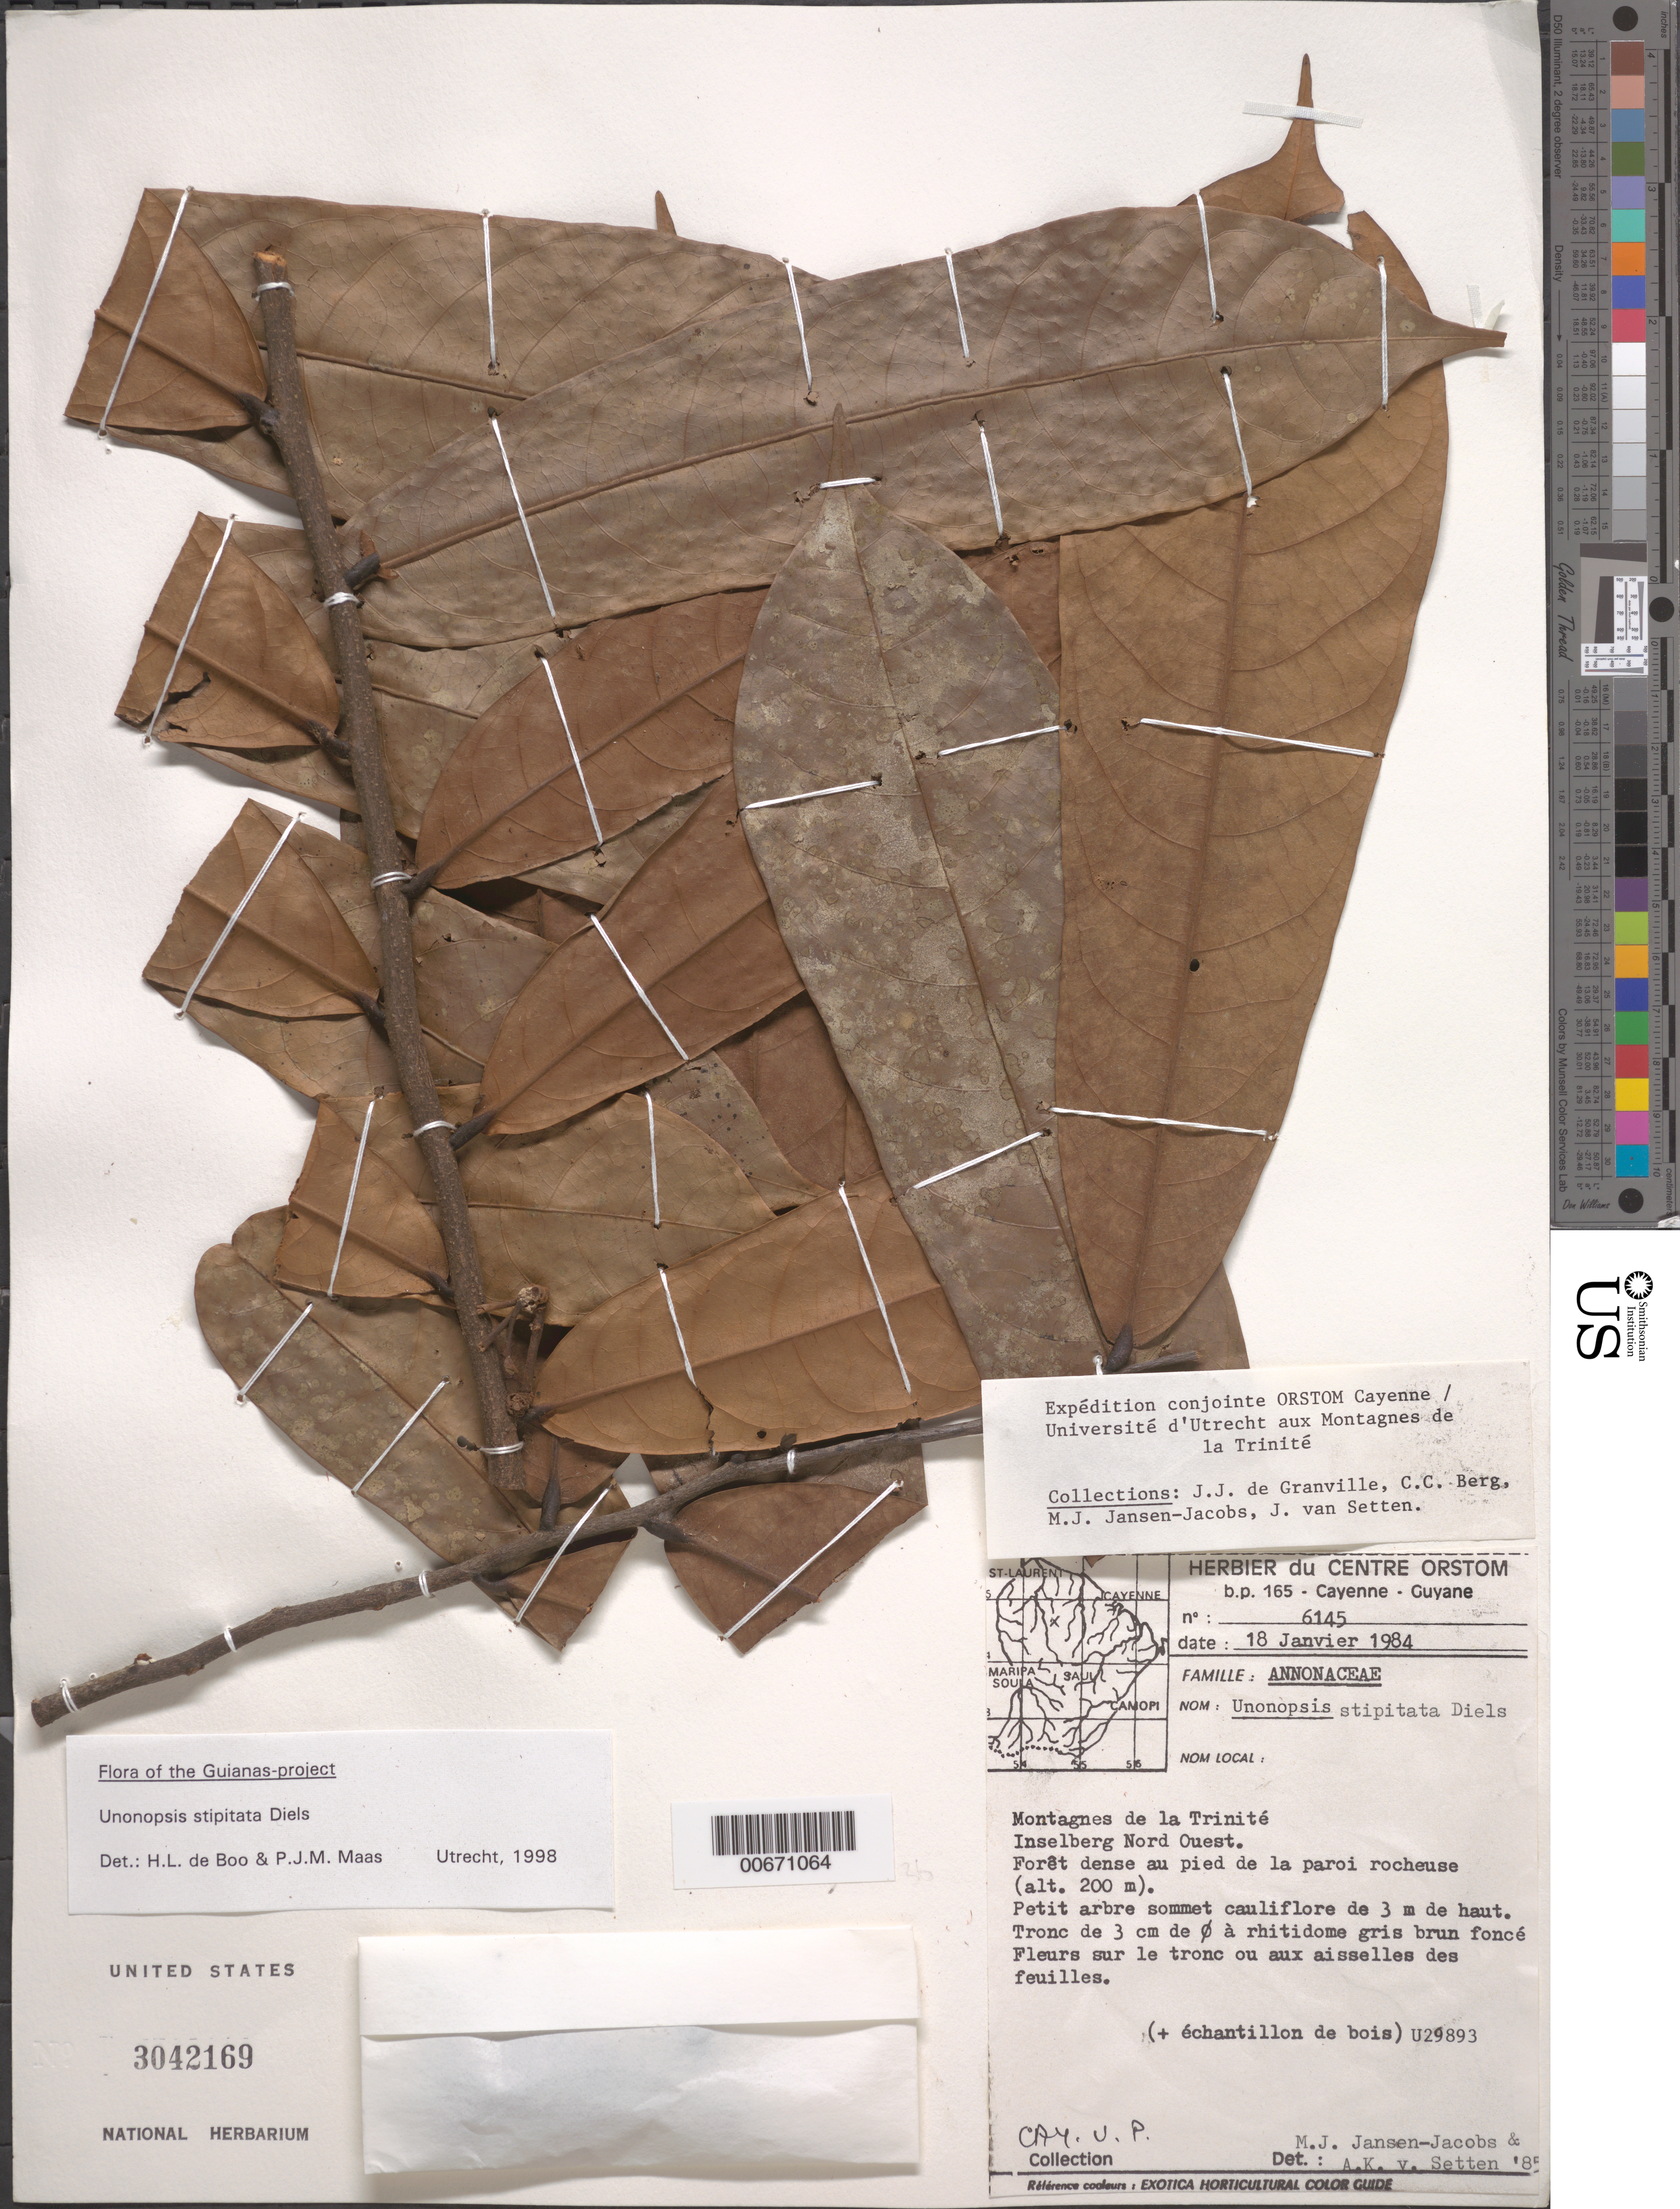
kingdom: Plantae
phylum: Tracheophyta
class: Magnoliopsida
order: Magnoliales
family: Annonaceae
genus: Unonopsis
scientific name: Unonopsis stipitata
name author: Diels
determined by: de Boo, H. L.; Maas, P. J.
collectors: J.-J. de Granville, C. C. Berg, M. J. Jansen-Jacobs & J. van Setten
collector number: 6145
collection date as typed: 18-Jan-84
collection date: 1984-01-18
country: French Guiana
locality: Montagnes de la Trinité, inselberg NW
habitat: Forêt dense au pied de la paroi rocheuse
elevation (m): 200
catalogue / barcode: US 3042169